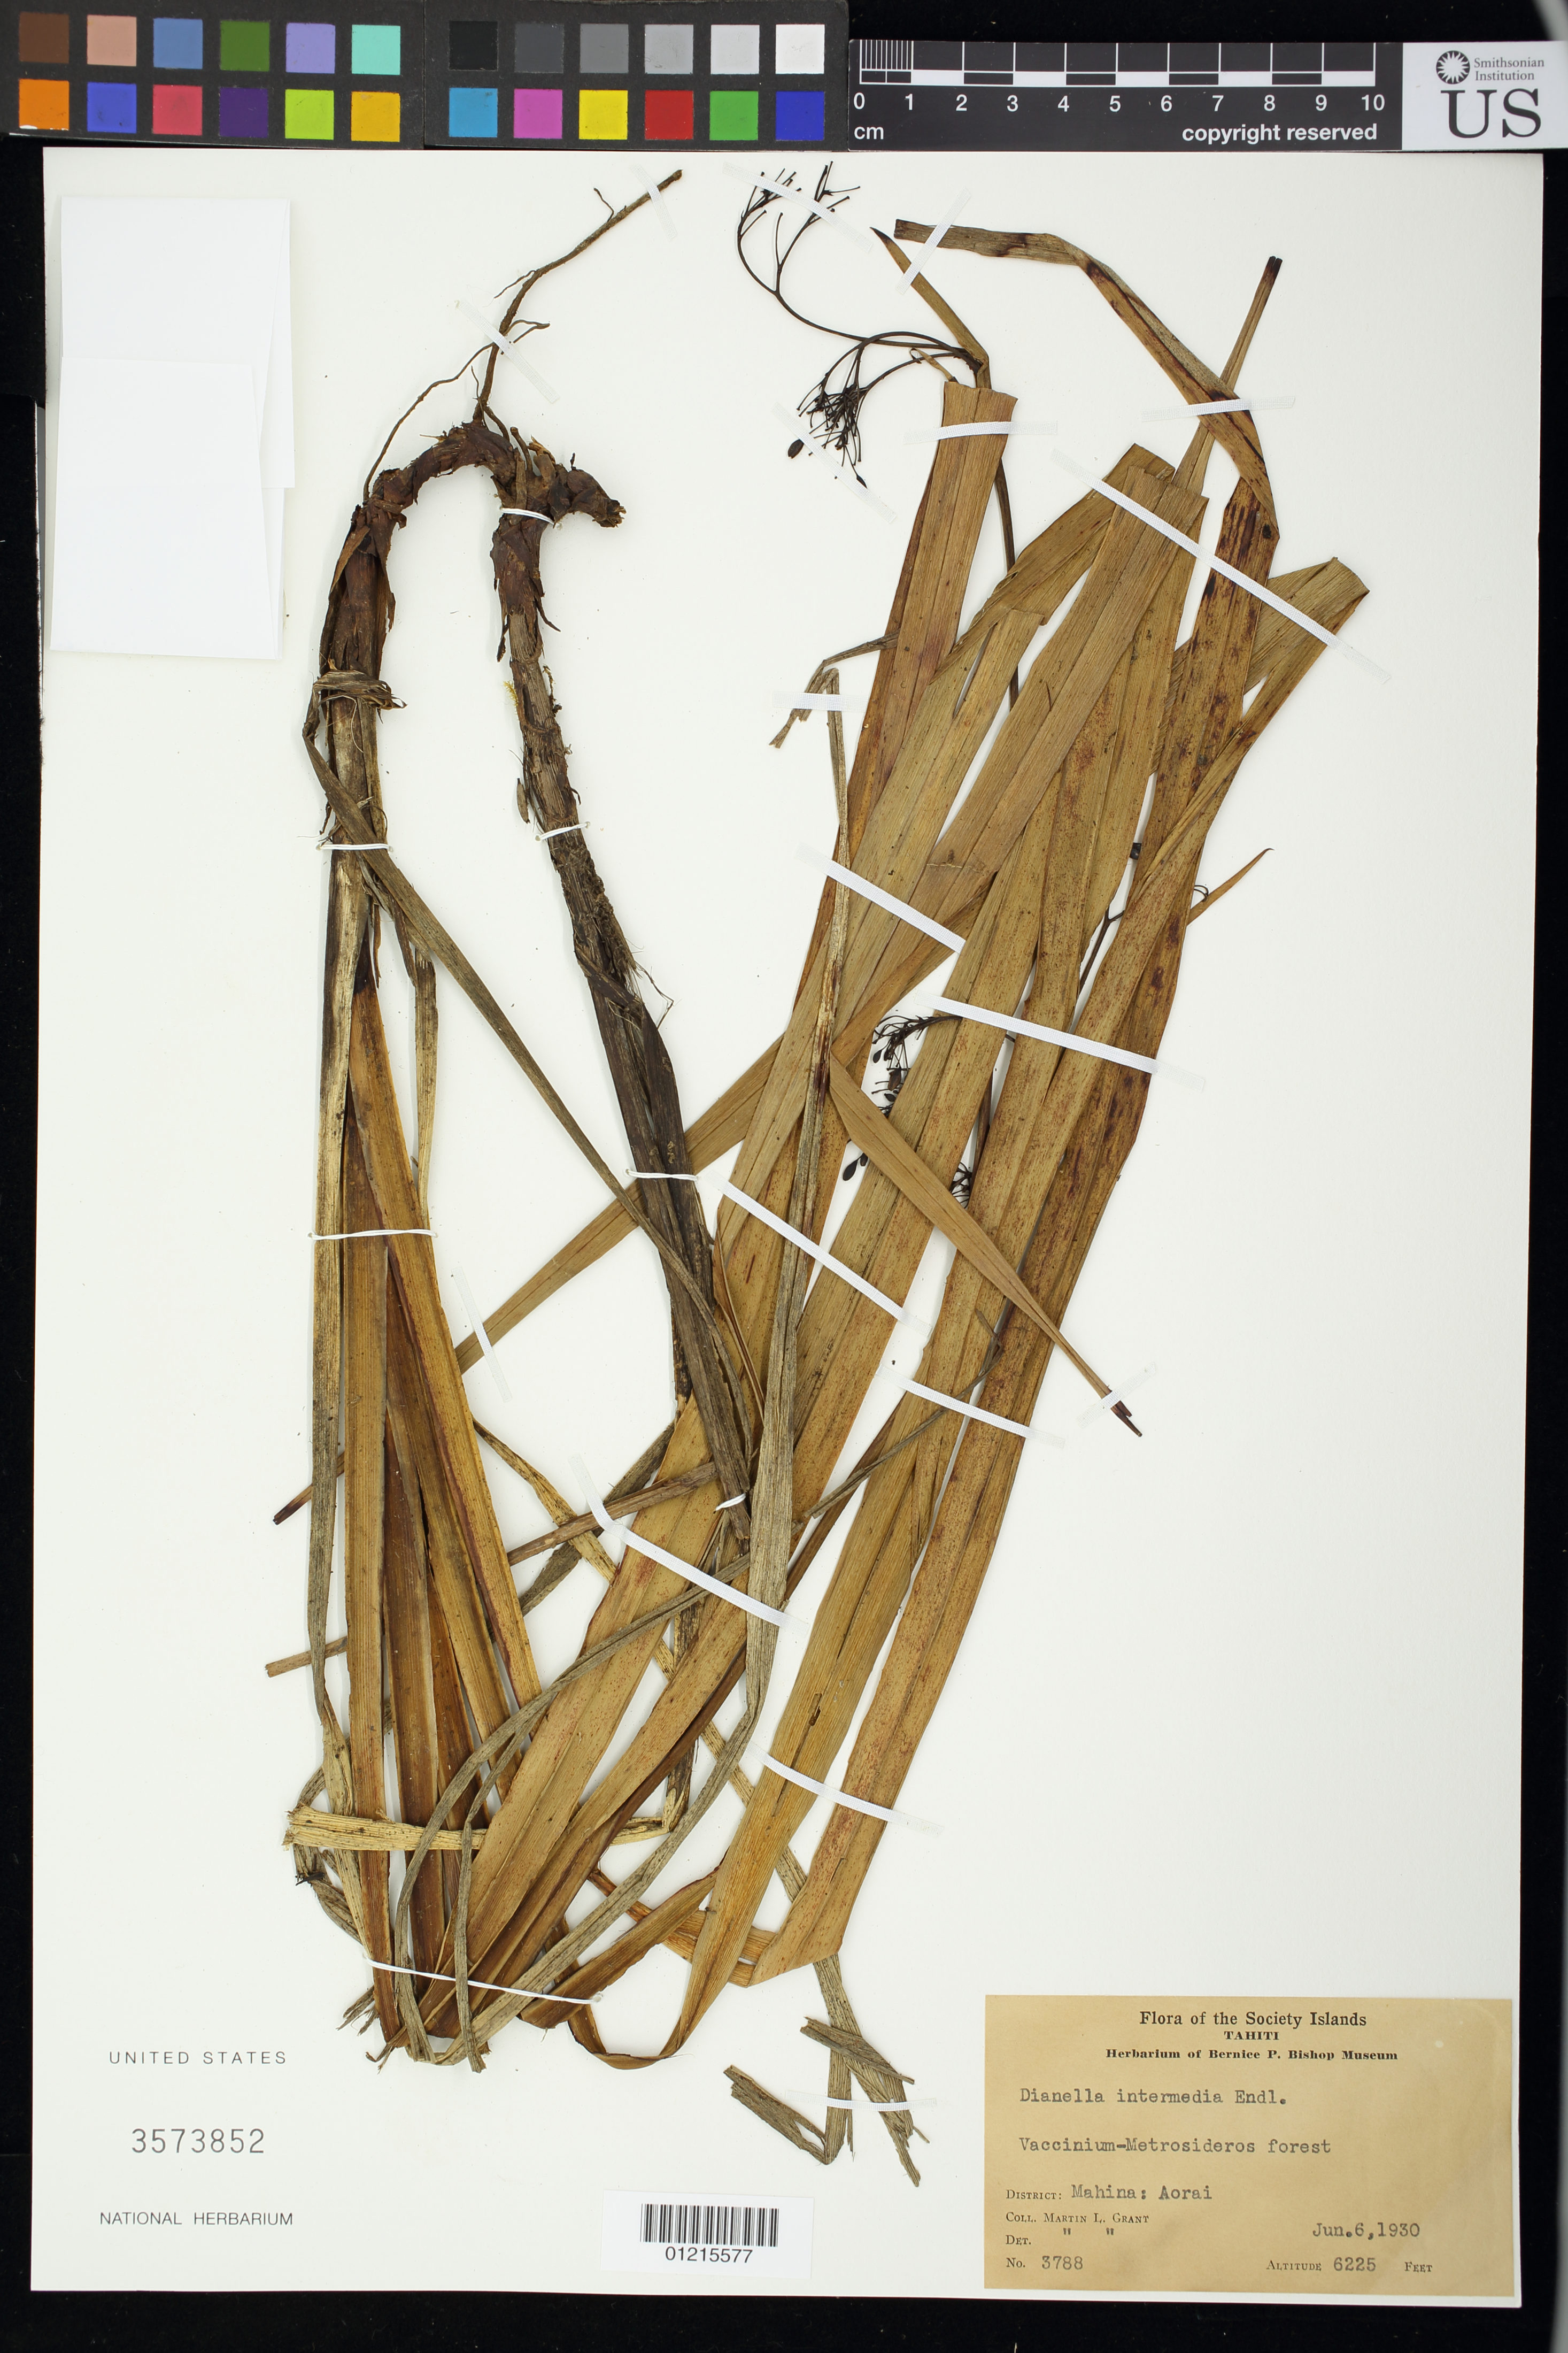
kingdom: Plantae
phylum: Tracheophyta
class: Liliopsida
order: Asparagales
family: Asphodelaceae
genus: Dianella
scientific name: Dianella intermedia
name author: Endl.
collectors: M. L. Grant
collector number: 3788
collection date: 1930-06-06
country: French Polynesia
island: Tahiti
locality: Mahina: Aorai.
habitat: Vaccinium-Metrosideros forest.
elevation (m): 1897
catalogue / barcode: US 3573852